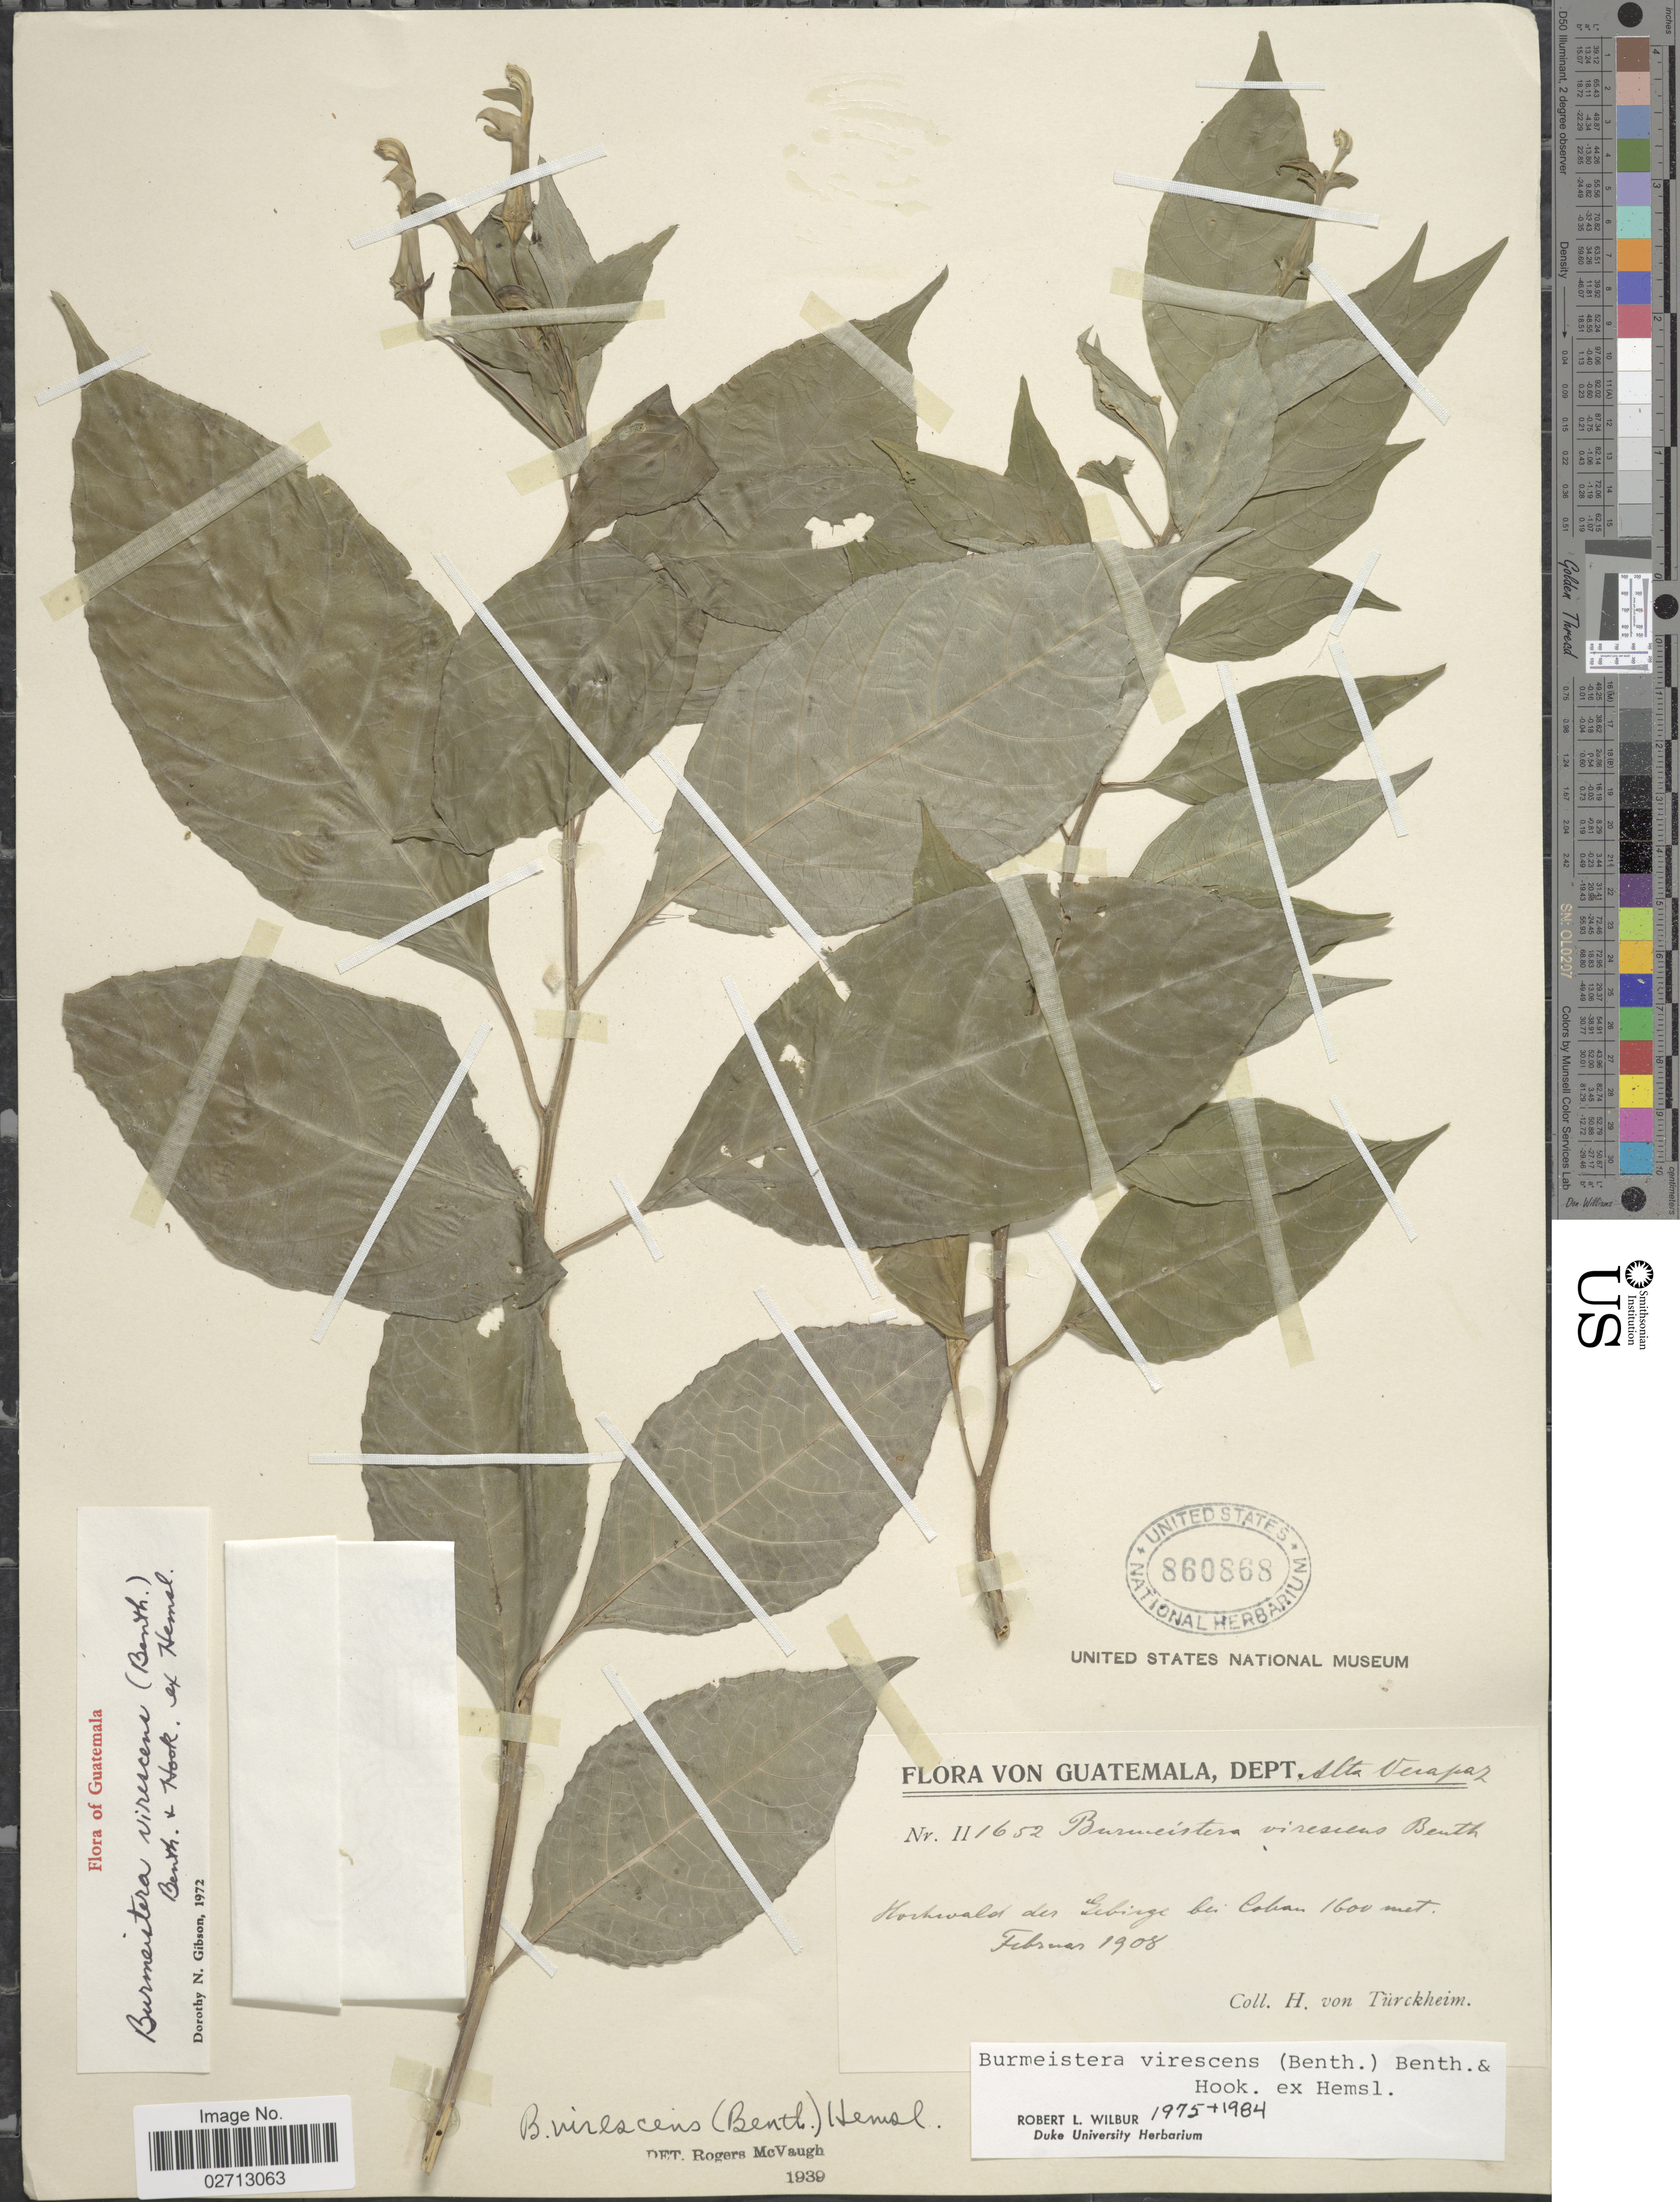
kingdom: Plantae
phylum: Tracheophyta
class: Magnoliopsida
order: Asterales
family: Campanulaceae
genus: Burmeistera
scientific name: Burmeistera virescens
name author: (Benth.) Benth. & Hook. f. ex Hemsl.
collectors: H. von Türckheim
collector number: II 1652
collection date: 1908-02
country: Guatemala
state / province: Alta Verapaz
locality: Coban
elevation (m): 1600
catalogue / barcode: US 860868